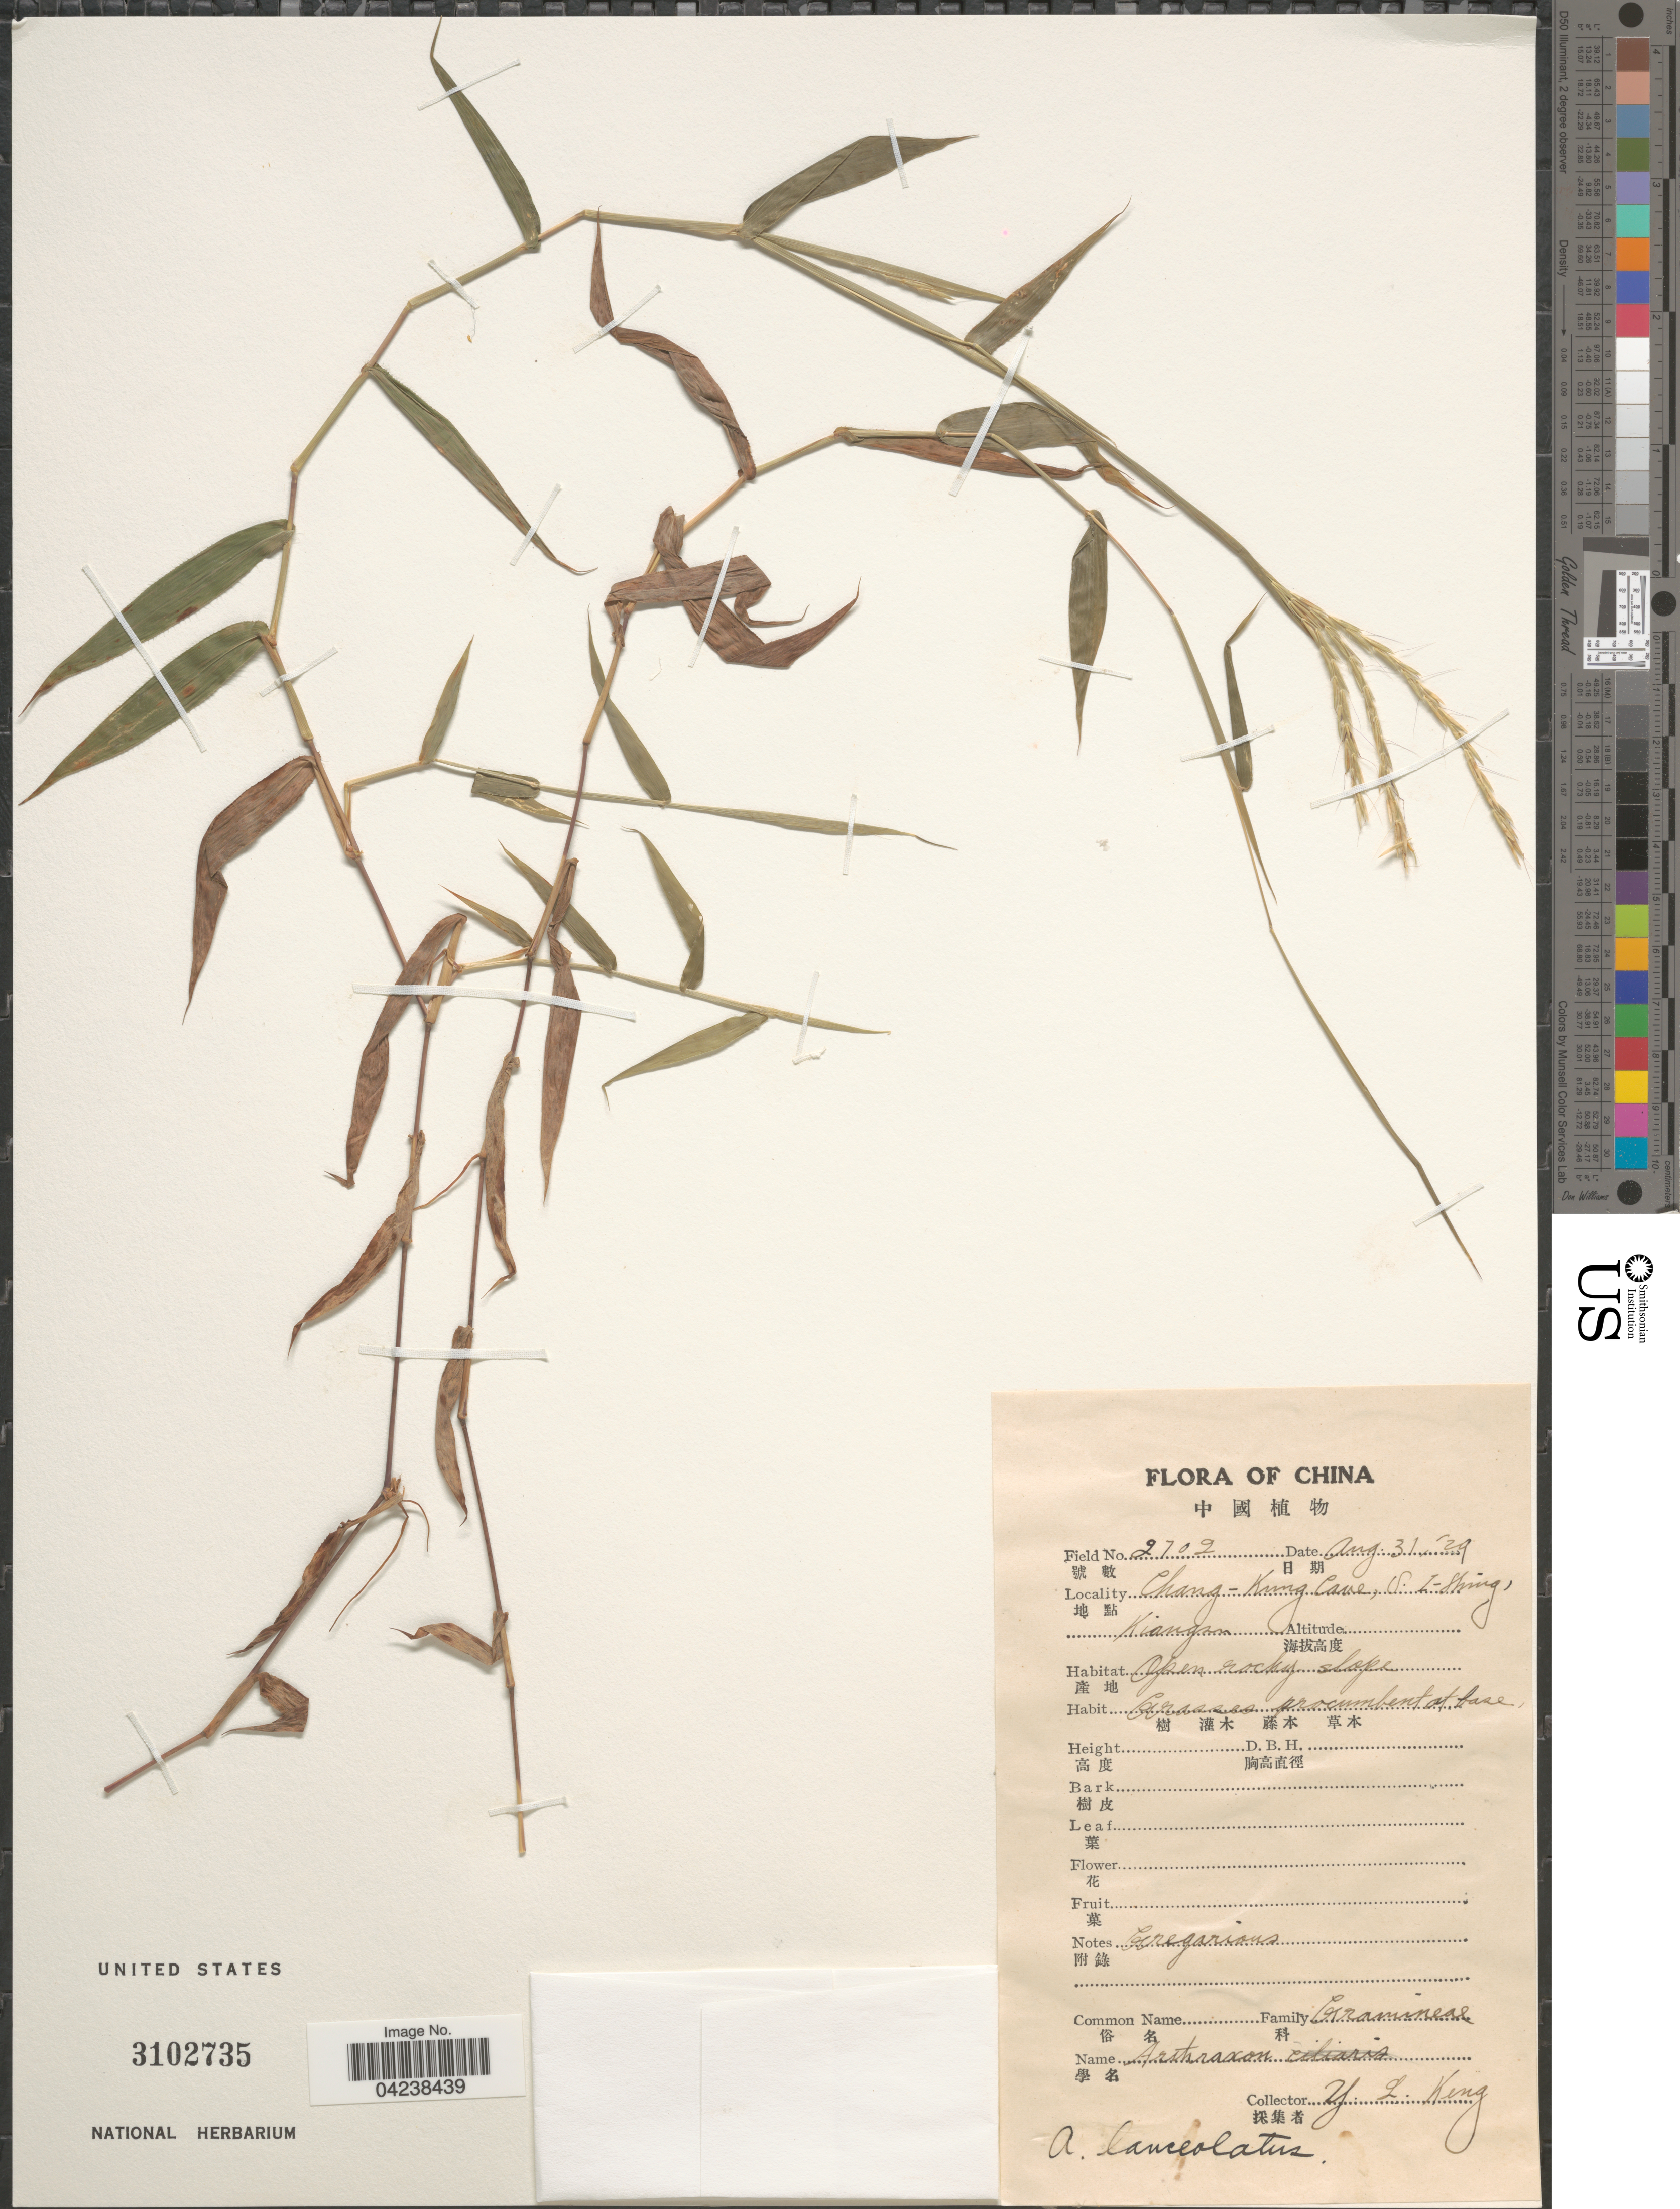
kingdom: Plantae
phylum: Tracheophyta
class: Liliopsida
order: Poales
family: Poaceae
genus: Arthraxon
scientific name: Arthraxon lanceolatus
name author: (Roxb.) Hochst.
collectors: Y. L. Keng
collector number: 2702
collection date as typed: Transcribed d/m/y: 31/8/29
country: China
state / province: Jiangsu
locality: Chang-Kung Cave, S-I-Shing, Kiangsu.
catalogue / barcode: US 3102735